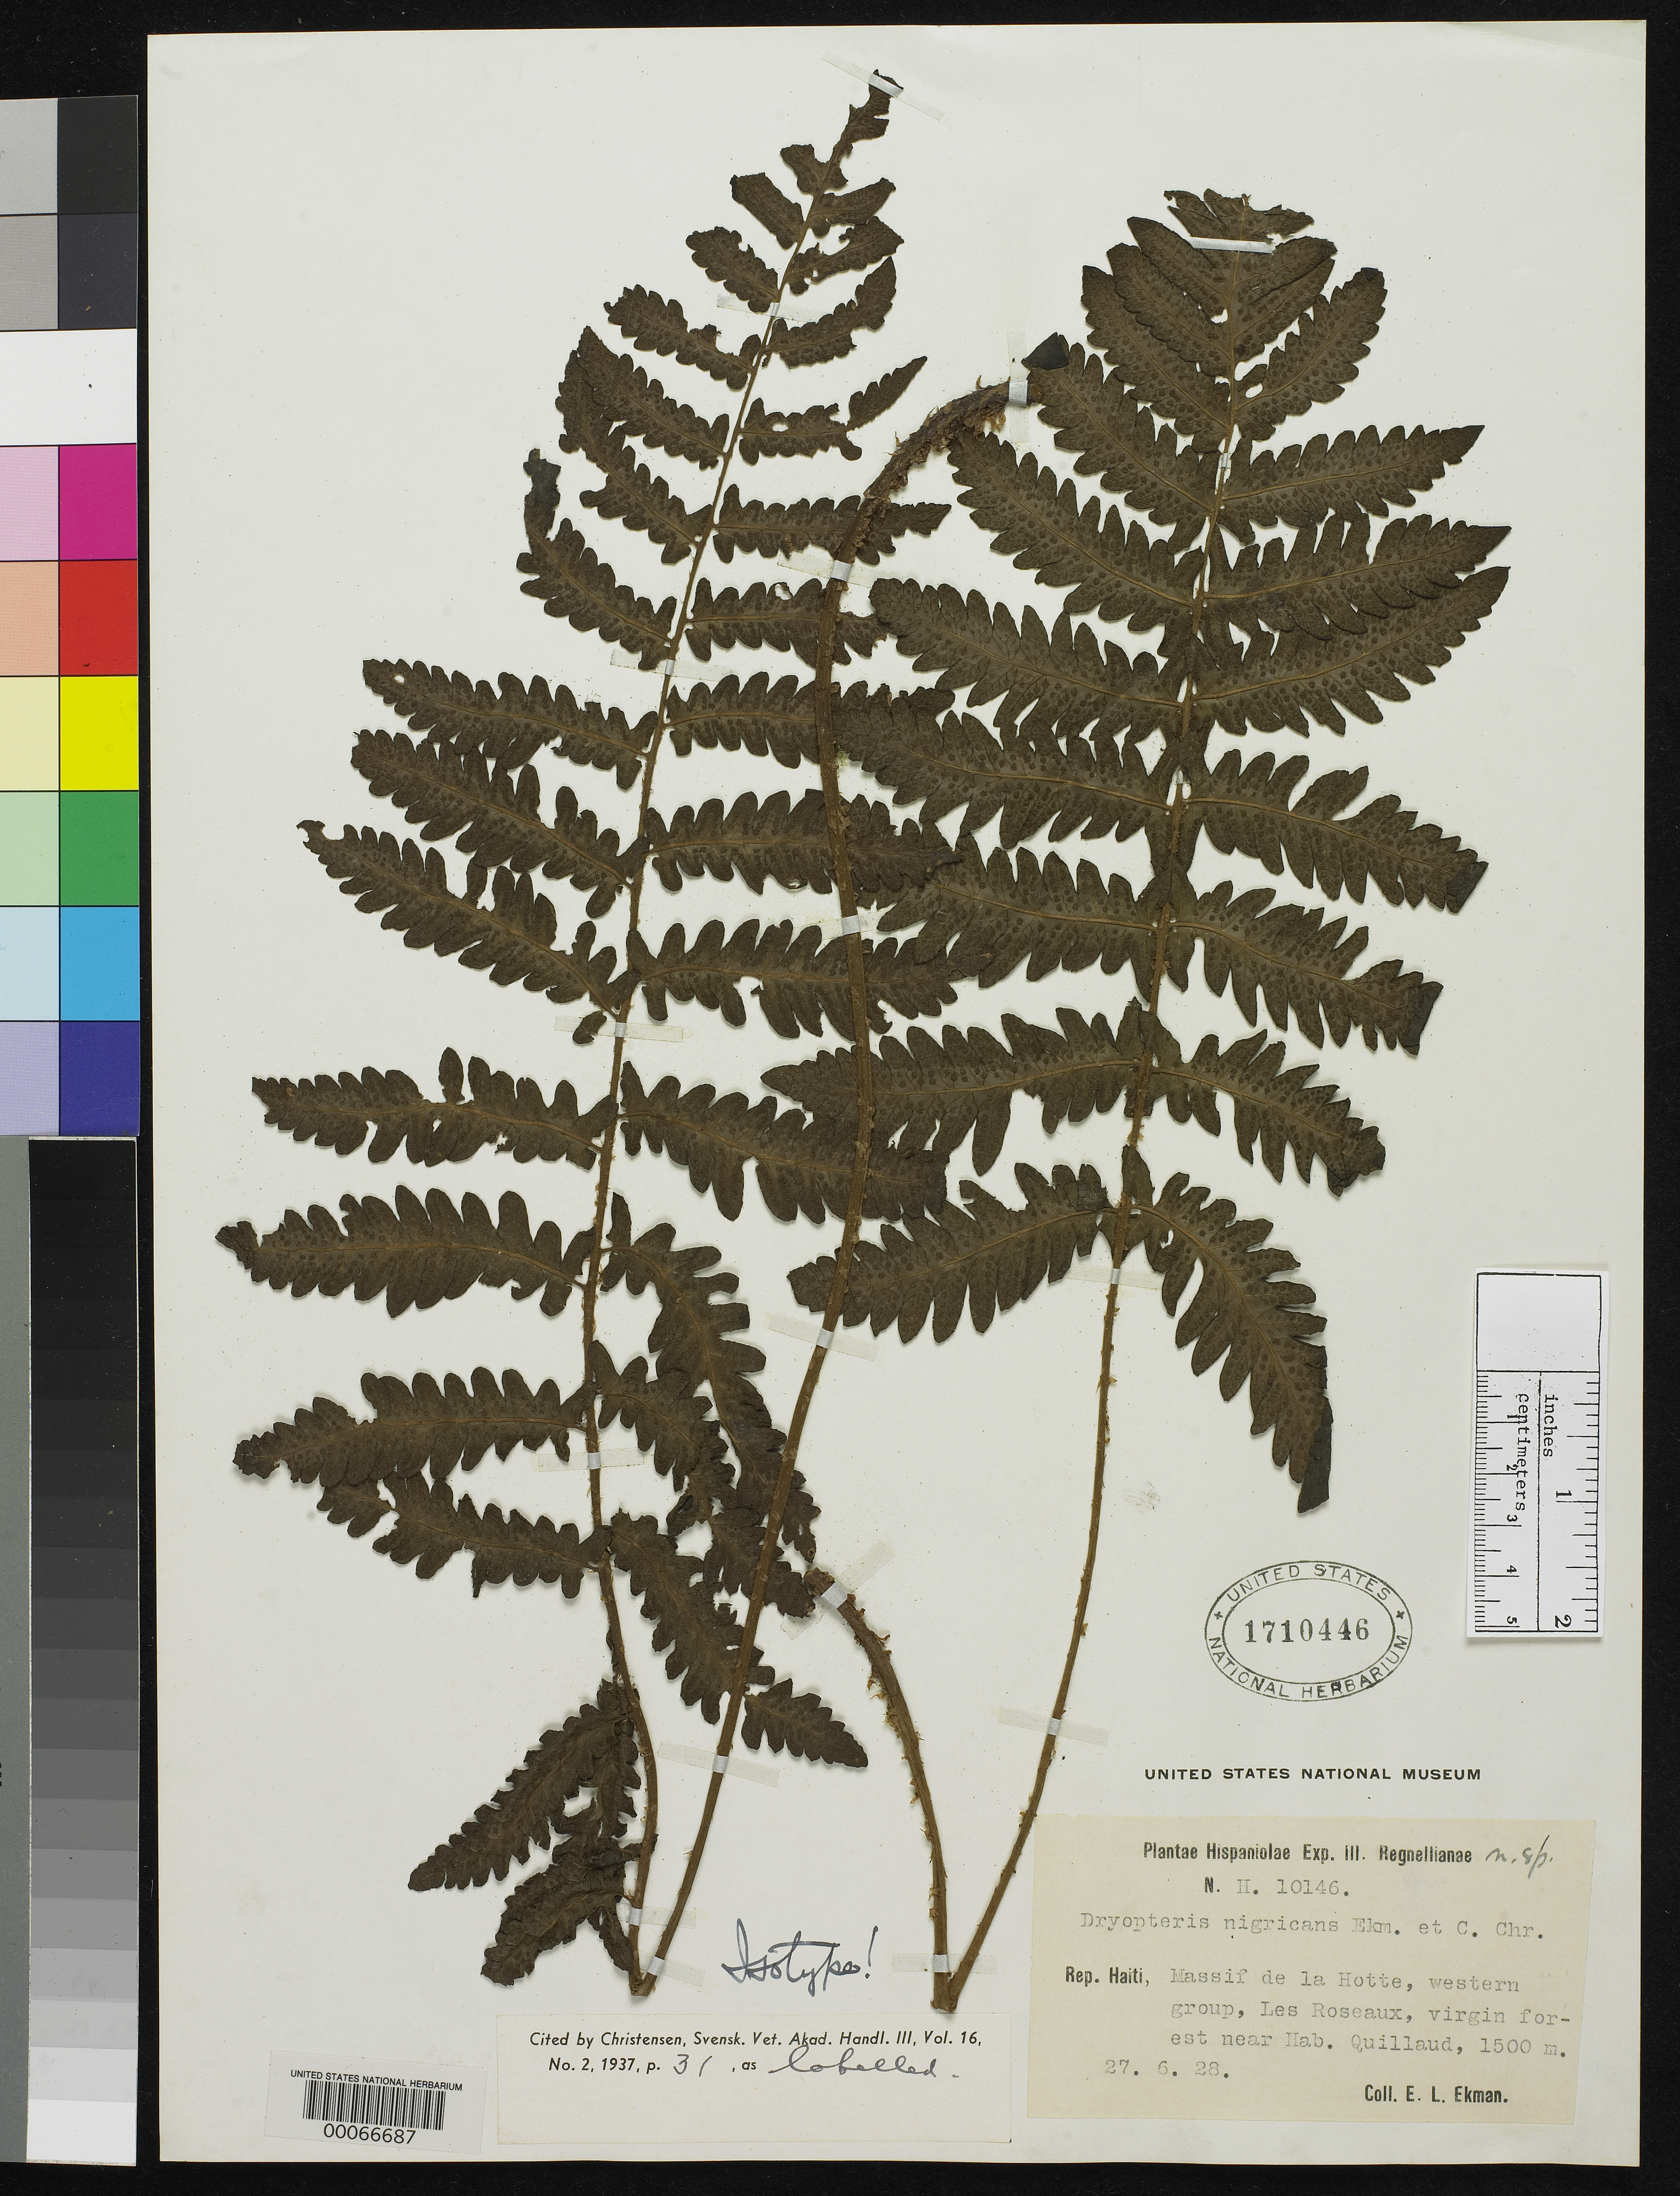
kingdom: Plantae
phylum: Tracheophyta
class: Polypodiopsida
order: Polypodiales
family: Dryopteridaceae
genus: Dryopteris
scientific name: Dryopteris nigricans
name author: Ekman & C. Chr.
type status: Isotype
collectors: E. L. Ekman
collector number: H10146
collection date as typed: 27 Jul 1928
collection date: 1928-07-27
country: Haiti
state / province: Sud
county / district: Hotte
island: Hispaniola Island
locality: W group, Dame Marie.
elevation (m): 400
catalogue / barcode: US 1710446